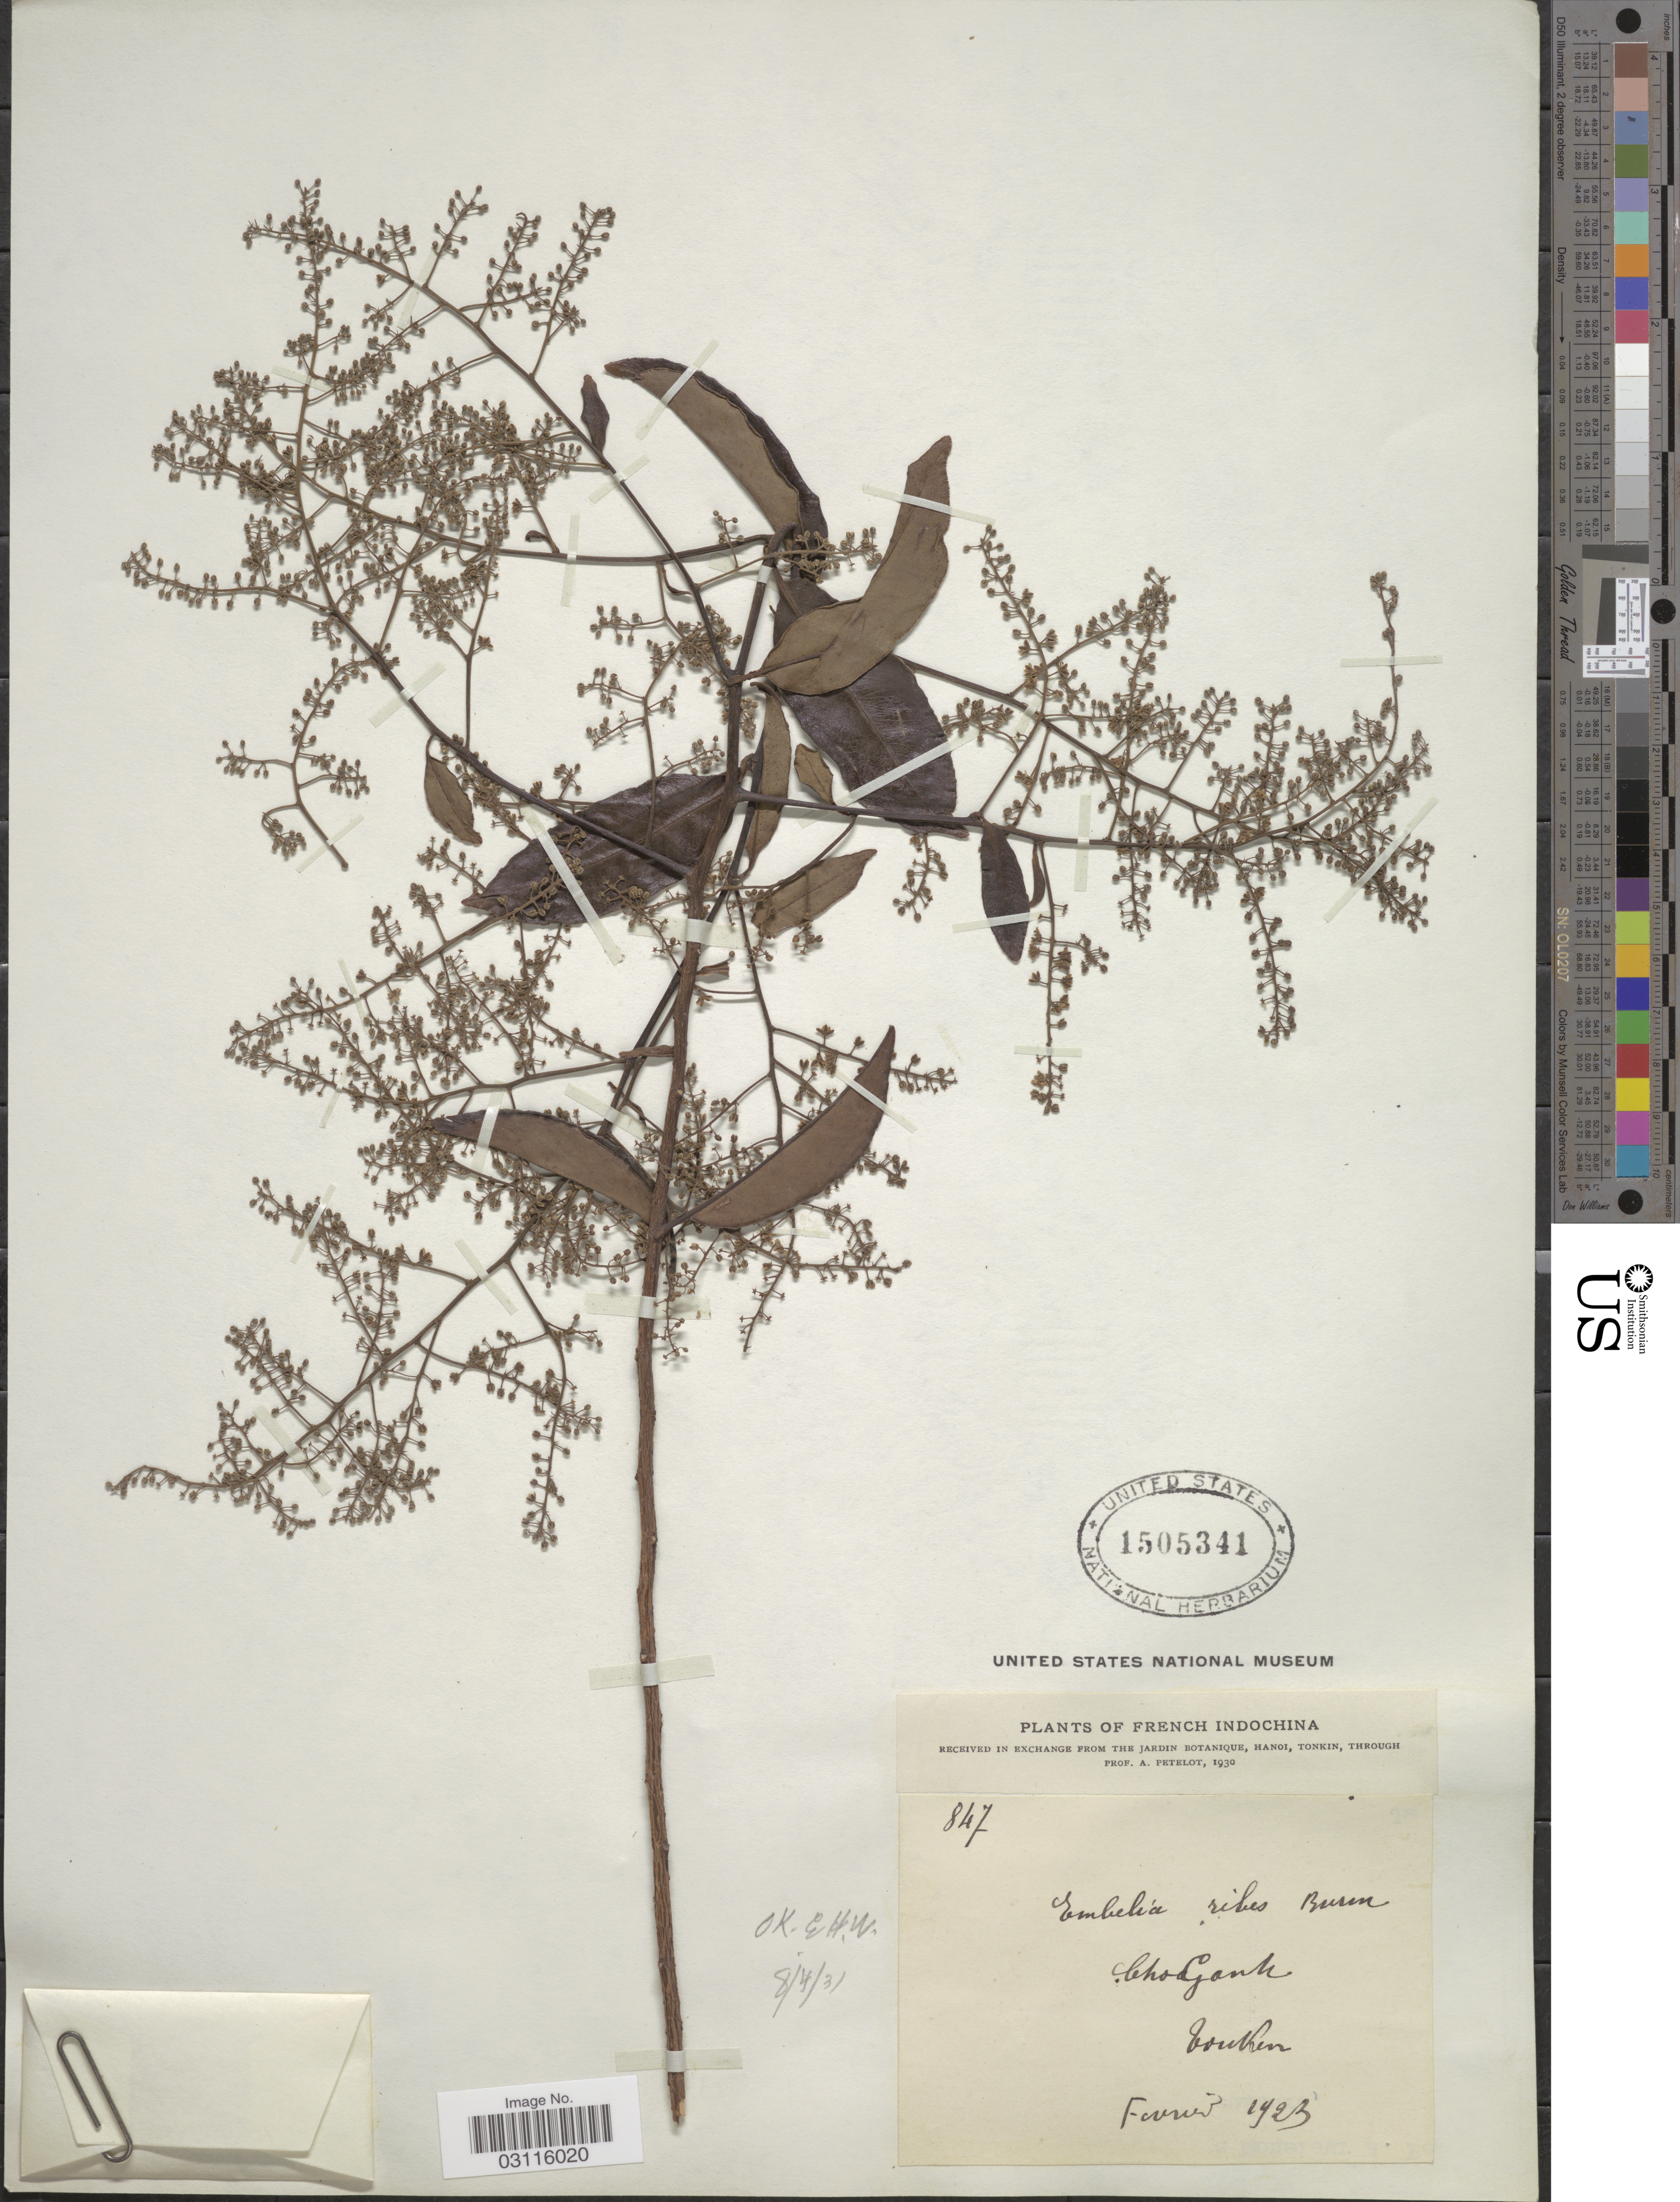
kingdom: Plantae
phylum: Tracheophyta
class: Magnoliopsida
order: Ericales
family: Primulaceae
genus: Embelia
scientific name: Embelia ribes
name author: Burm. f.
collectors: P. A. Pételot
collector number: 847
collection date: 1923-02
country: Vietnam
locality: French Indochina, Cho Ganh.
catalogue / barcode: US 1505341